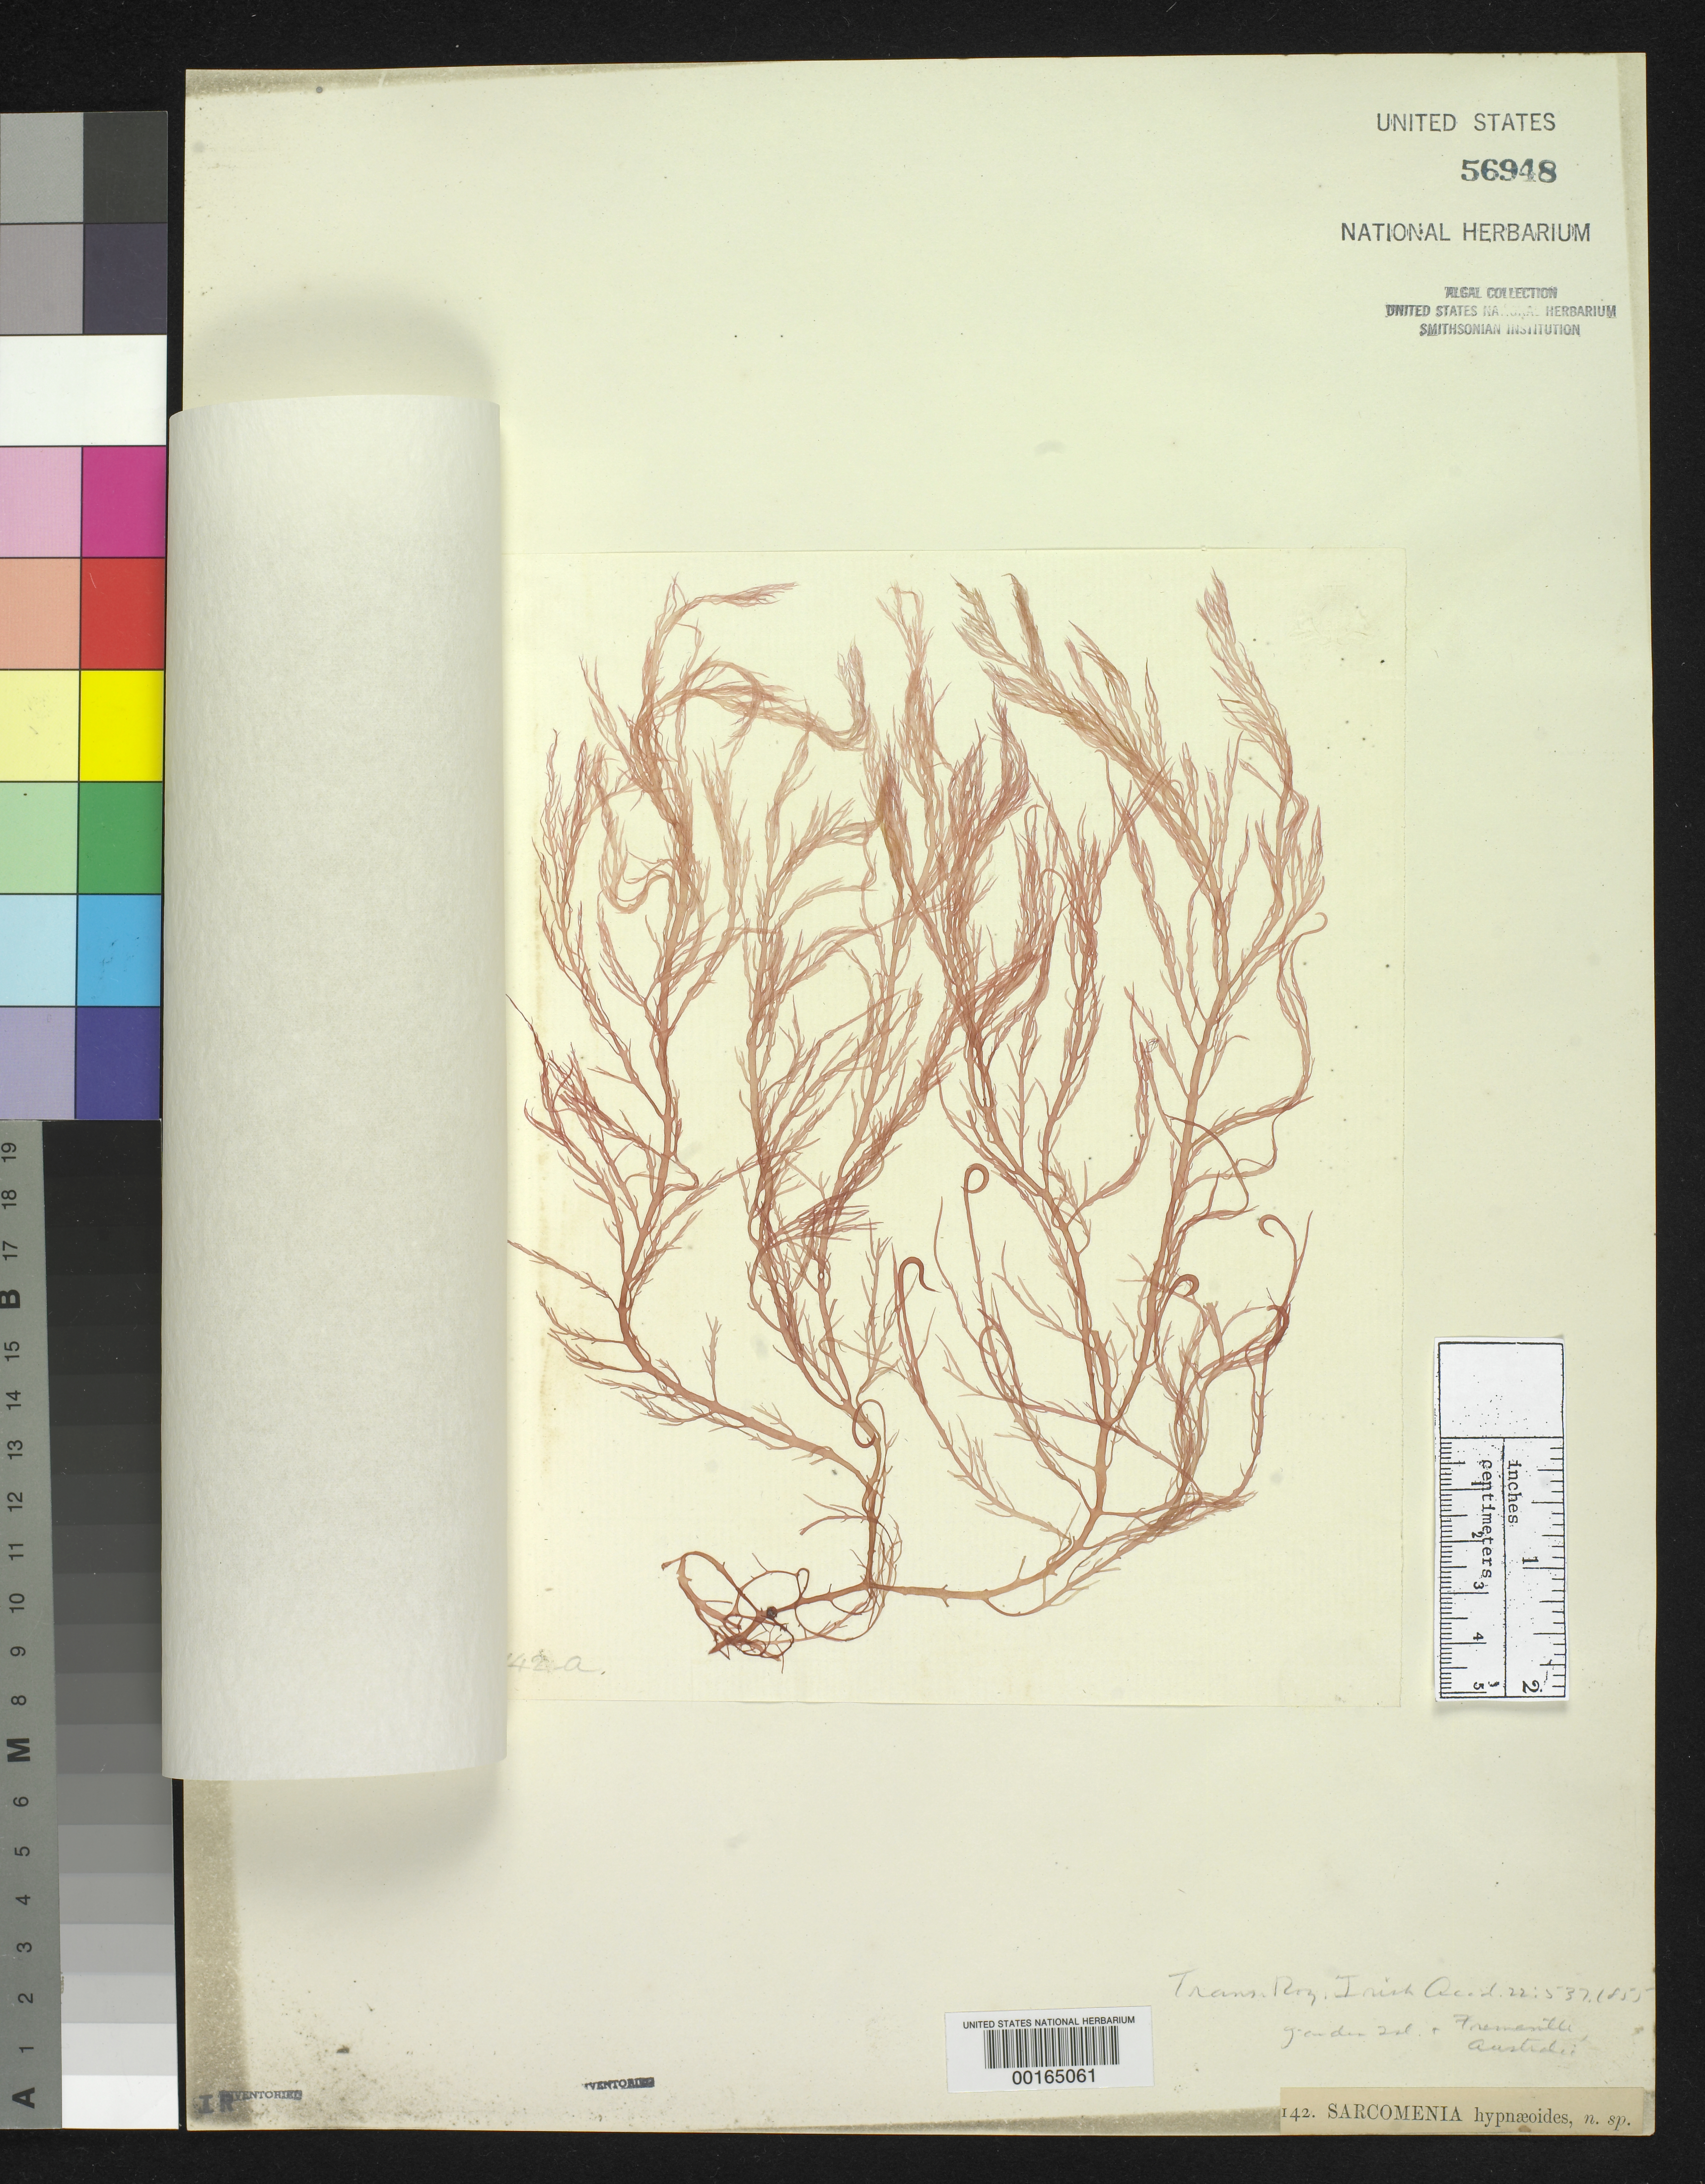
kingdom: Plantae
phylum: Rhodophyta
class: Florideophyceae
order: Ceramiales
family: Sarcomeniaceae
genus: Sarcomenia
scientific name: Sarcomenia hypnaeoides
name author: Harv.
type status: Isotype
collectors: W. Harvey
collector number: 142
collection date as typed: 1854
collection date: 1854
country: Australia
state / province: Western Australia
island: Garden Island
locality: And Fremantle.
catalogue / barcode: US 56948